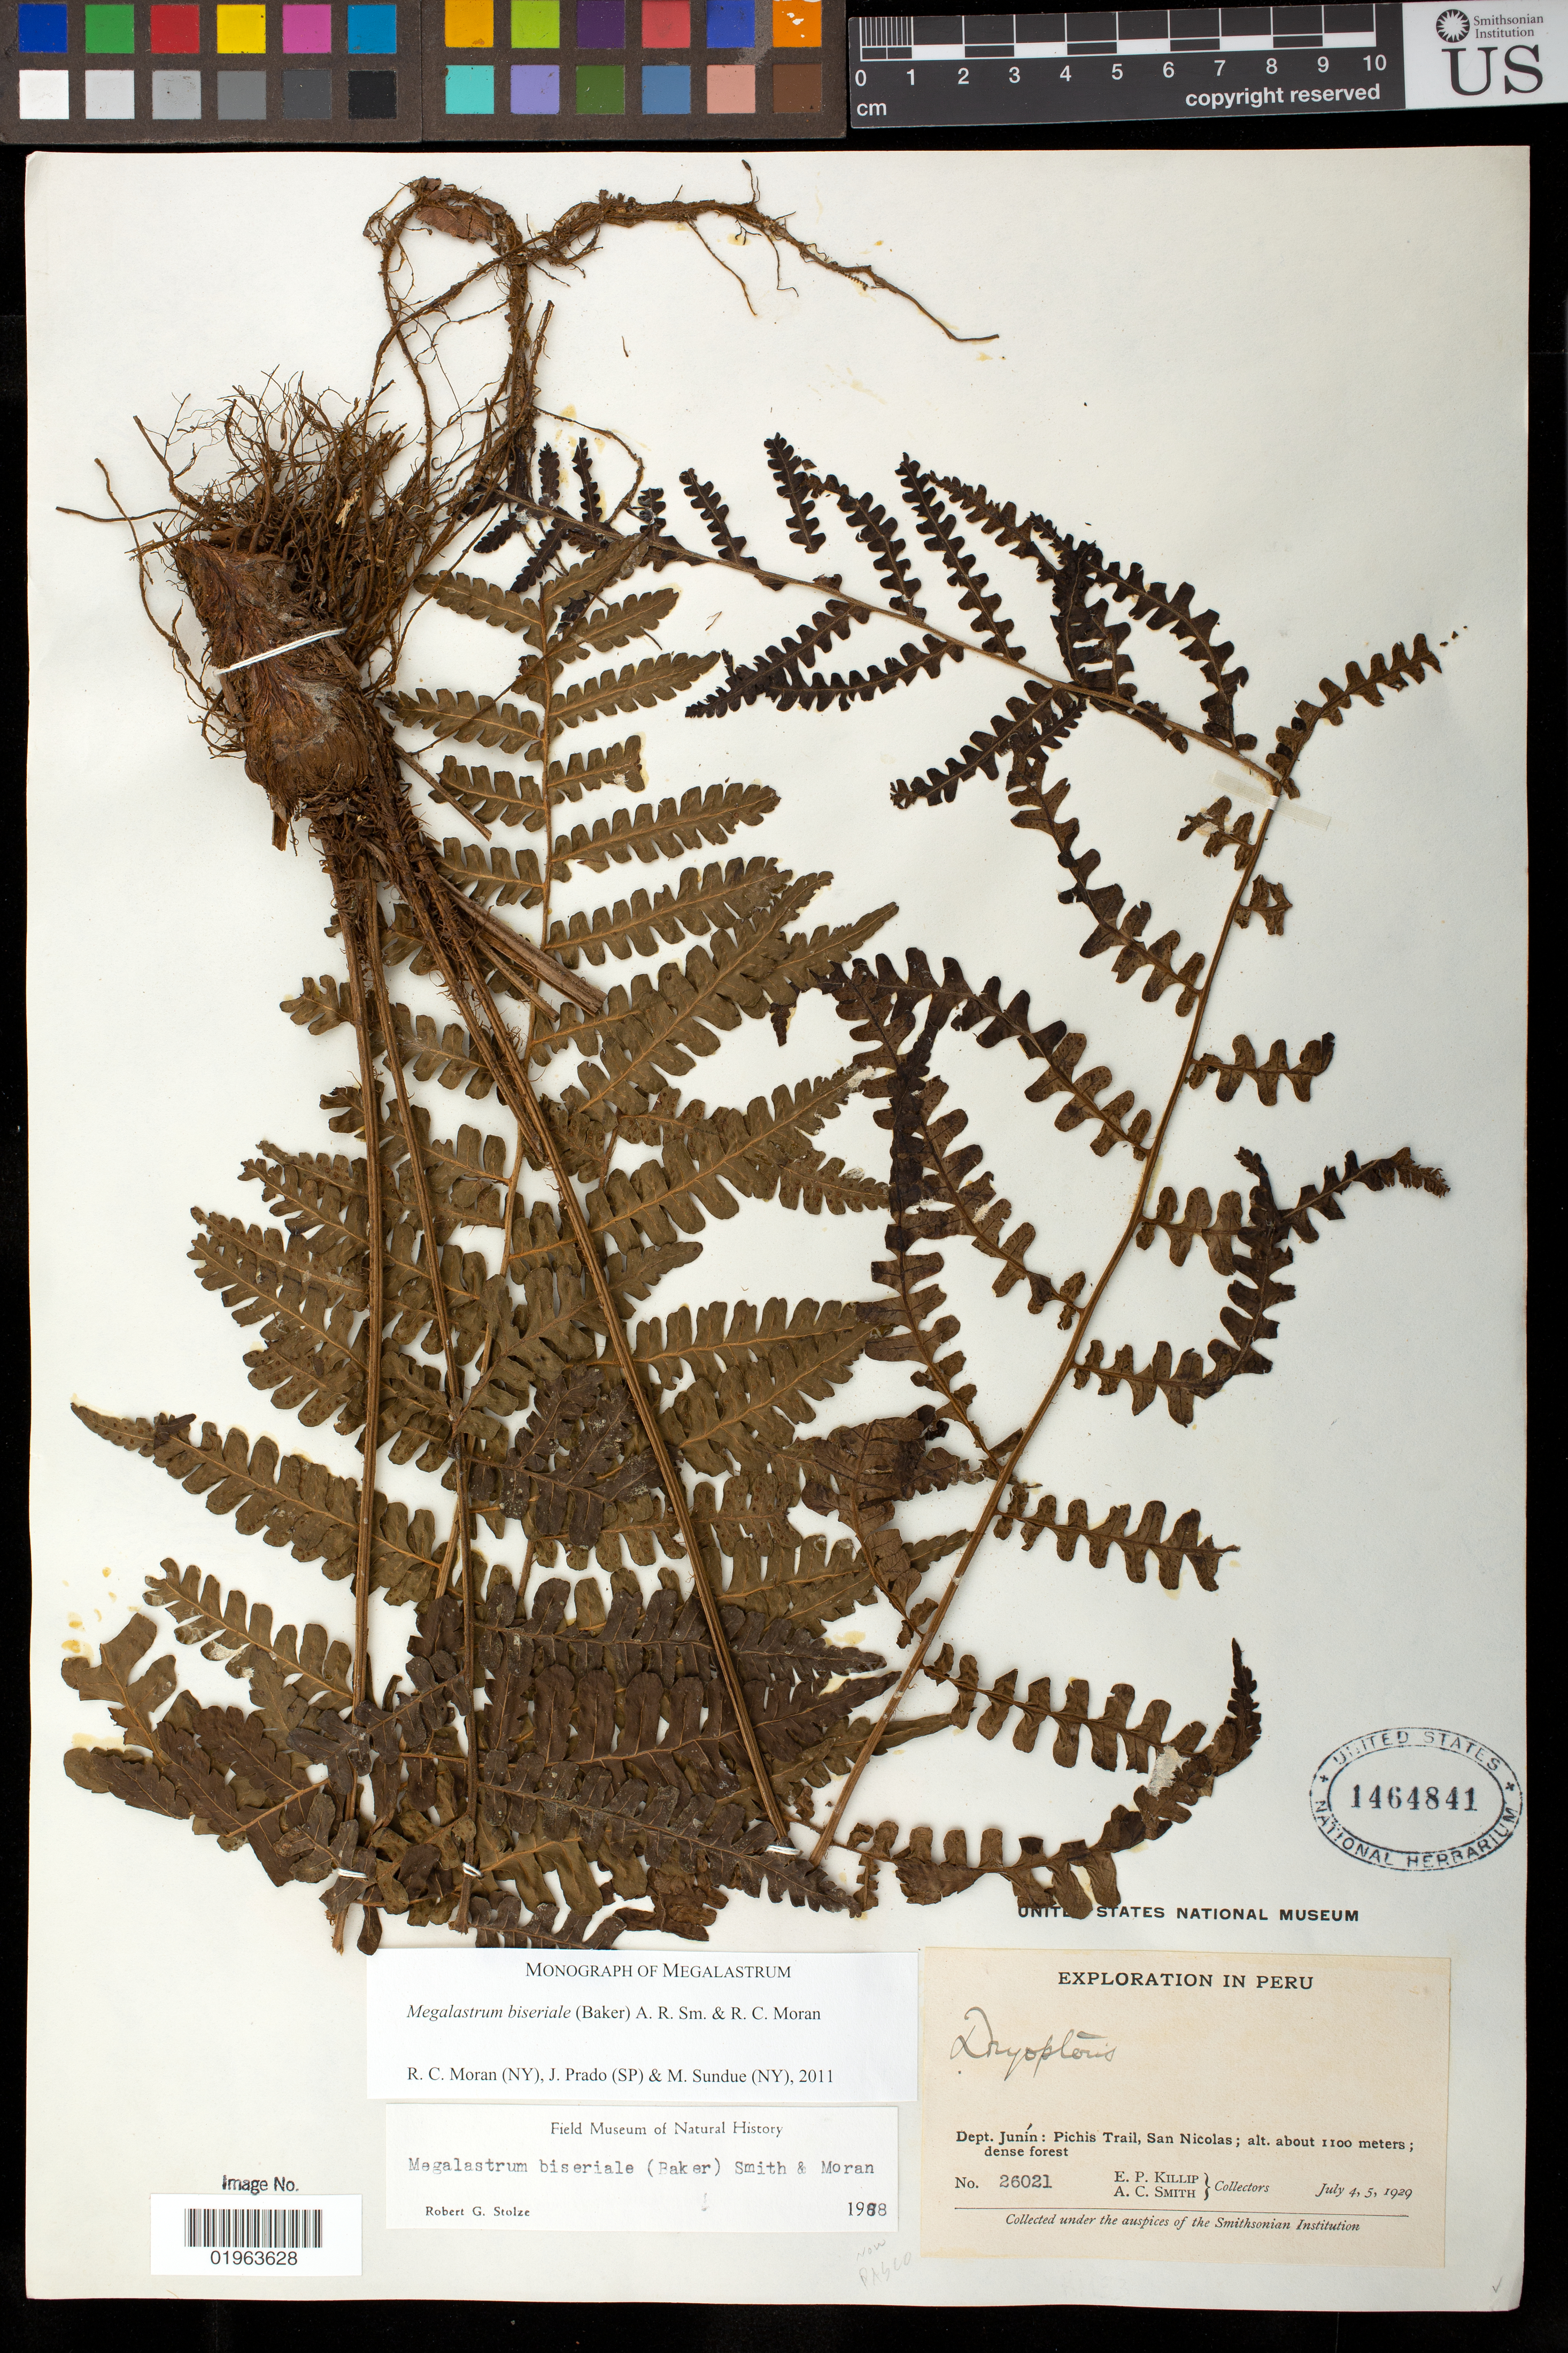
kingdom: Plantae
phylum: Tracheophyta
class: Polypodiopsida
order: Polypodiales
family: Dryopteridaceae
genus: Megalastrum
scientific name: Megalastrum biseriale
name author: (Baker) A.R. Sm. & R.C. Moran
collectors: E. P. Killip & A. C. Smith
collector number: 26021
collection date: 1929-07-04/1929-07-05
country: Peru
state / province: Junín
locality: Dept. Junín: Pichis trail, San Nicolas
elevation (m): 1100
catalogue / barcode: US 1464841